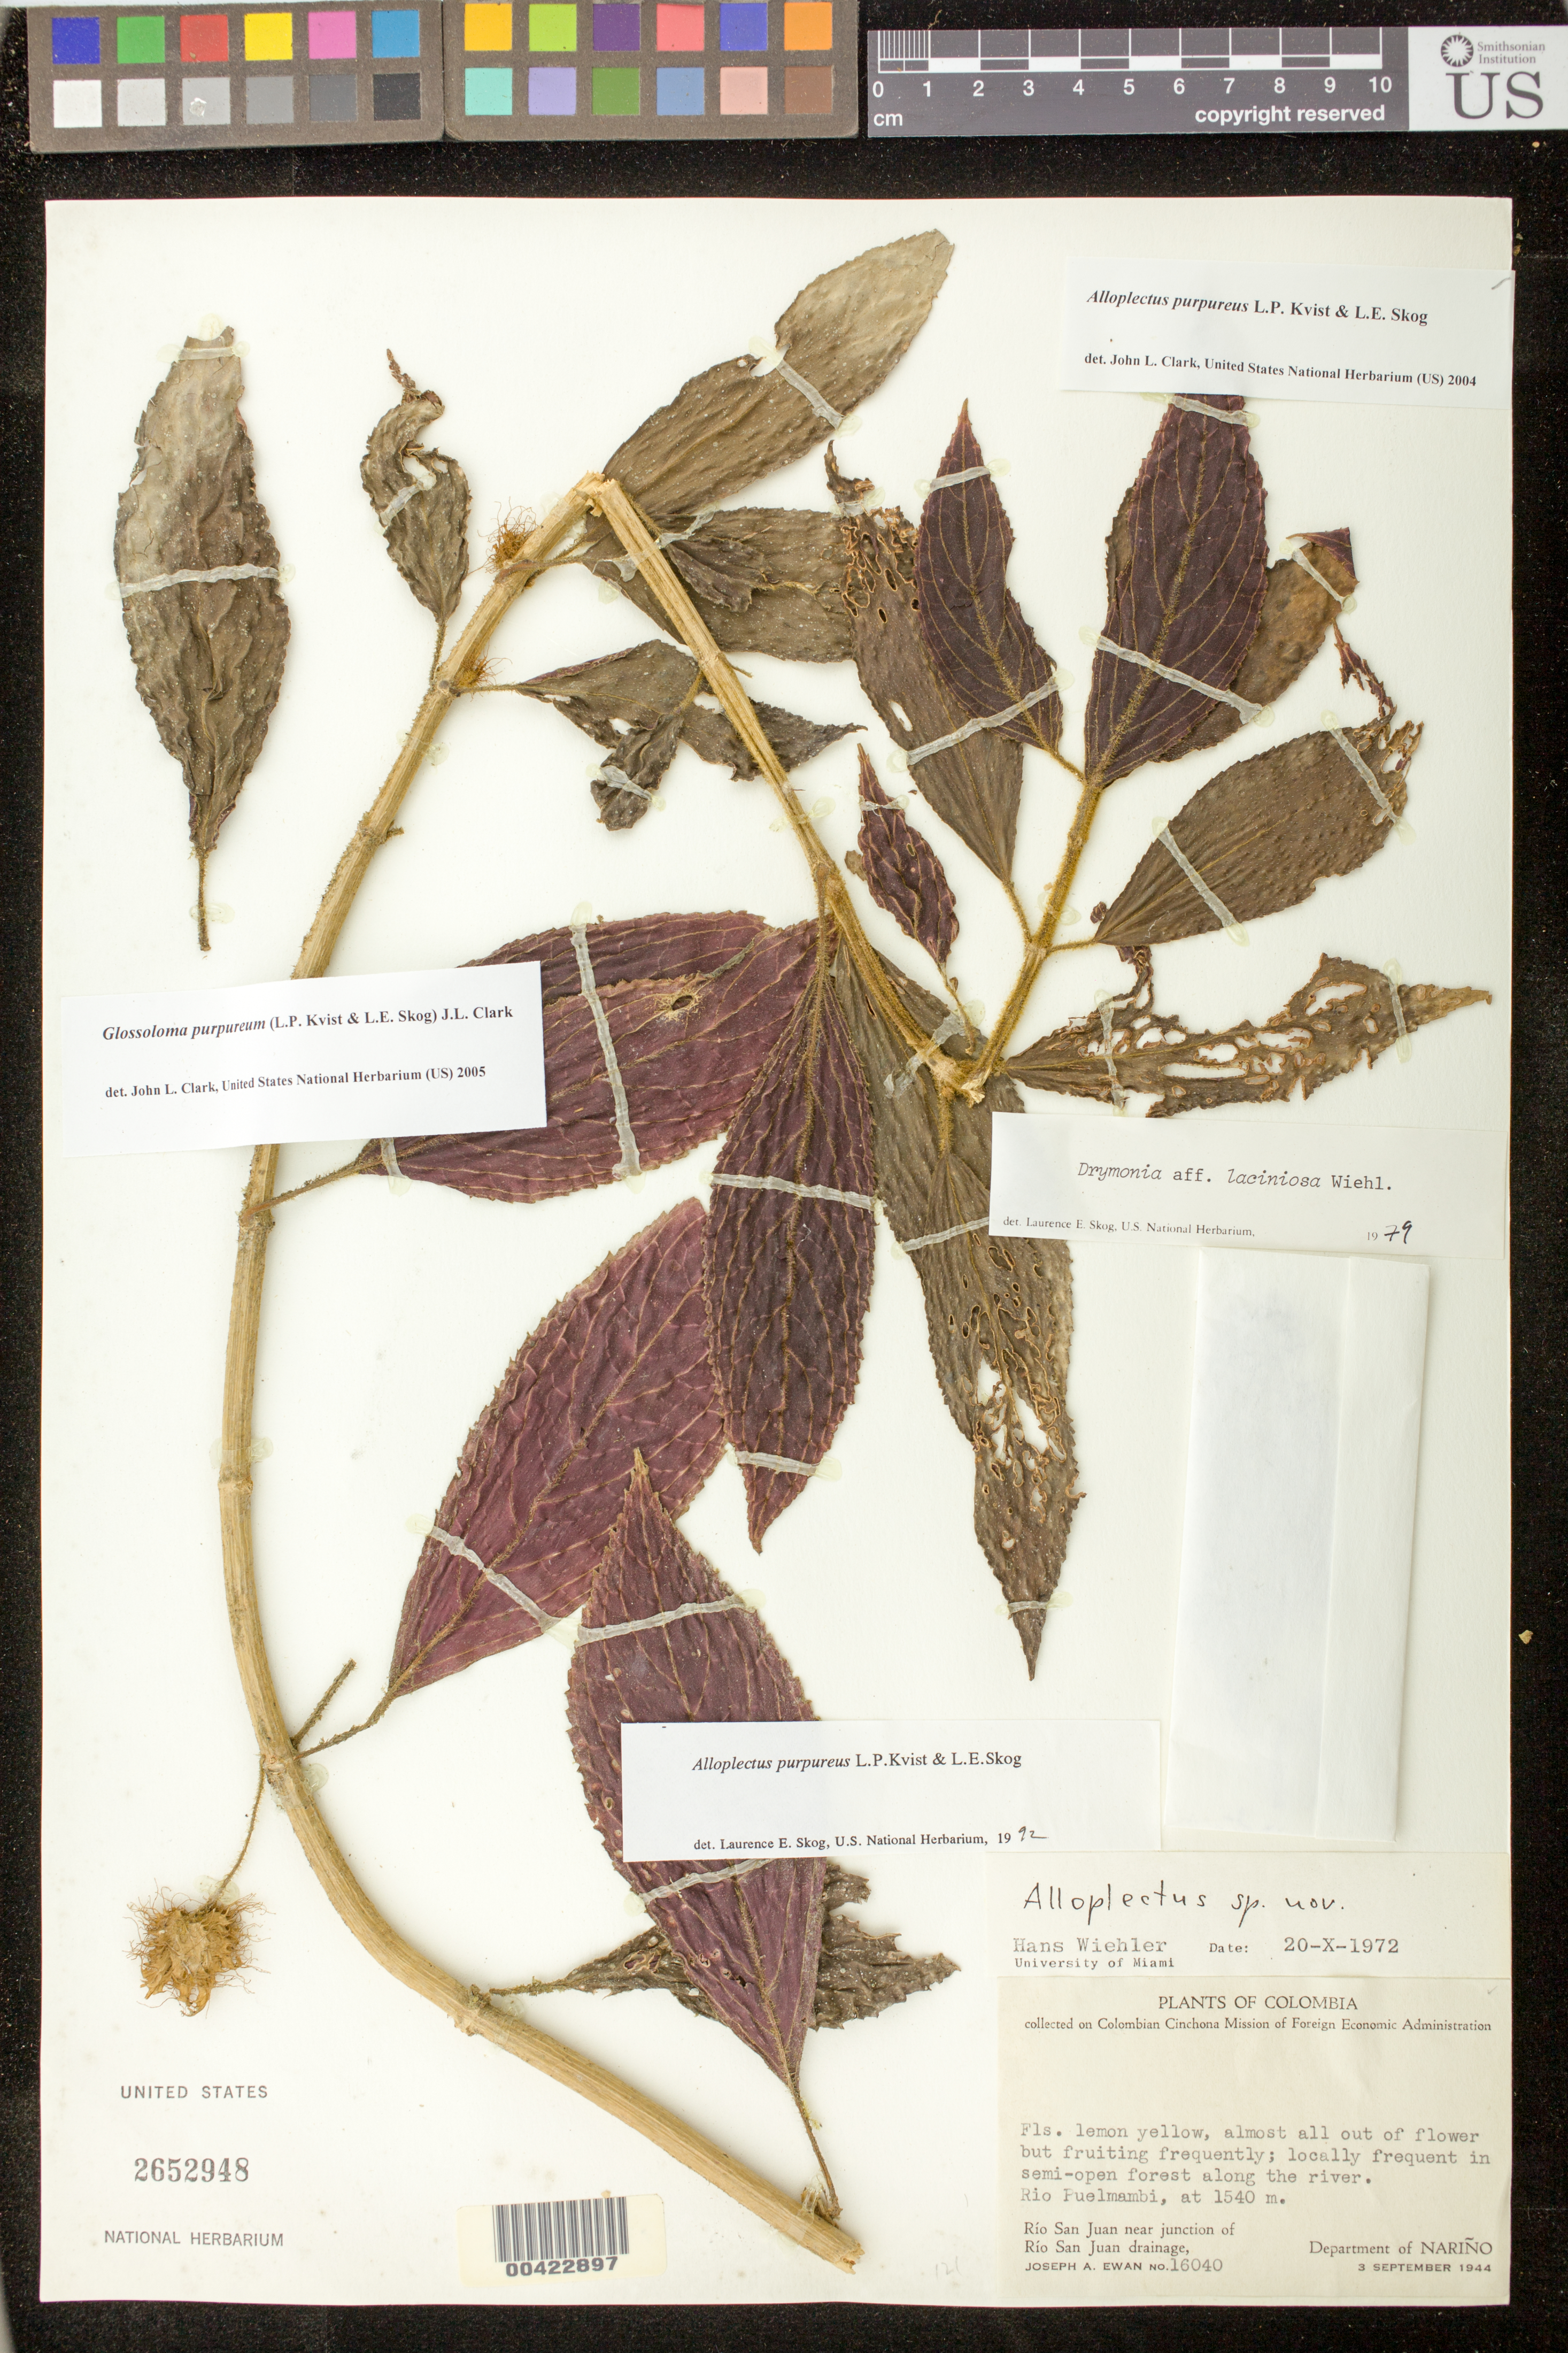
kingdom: Plantae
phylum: Tracheophyta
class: Magnoliopsida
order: Lamiales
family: Gesneriaceae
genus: Glossoloma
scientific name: Glossoloma purpureum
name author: (L.P. Kvist & L.E. Skog) J.L. Clark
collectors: J. A. Ewan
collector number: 16040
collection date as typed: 03 Sep 1944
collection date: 1944-09-03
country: Colombia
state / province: Nariño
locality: Rio San Juan meets Rio Puelmambi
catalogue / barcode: US 2652948